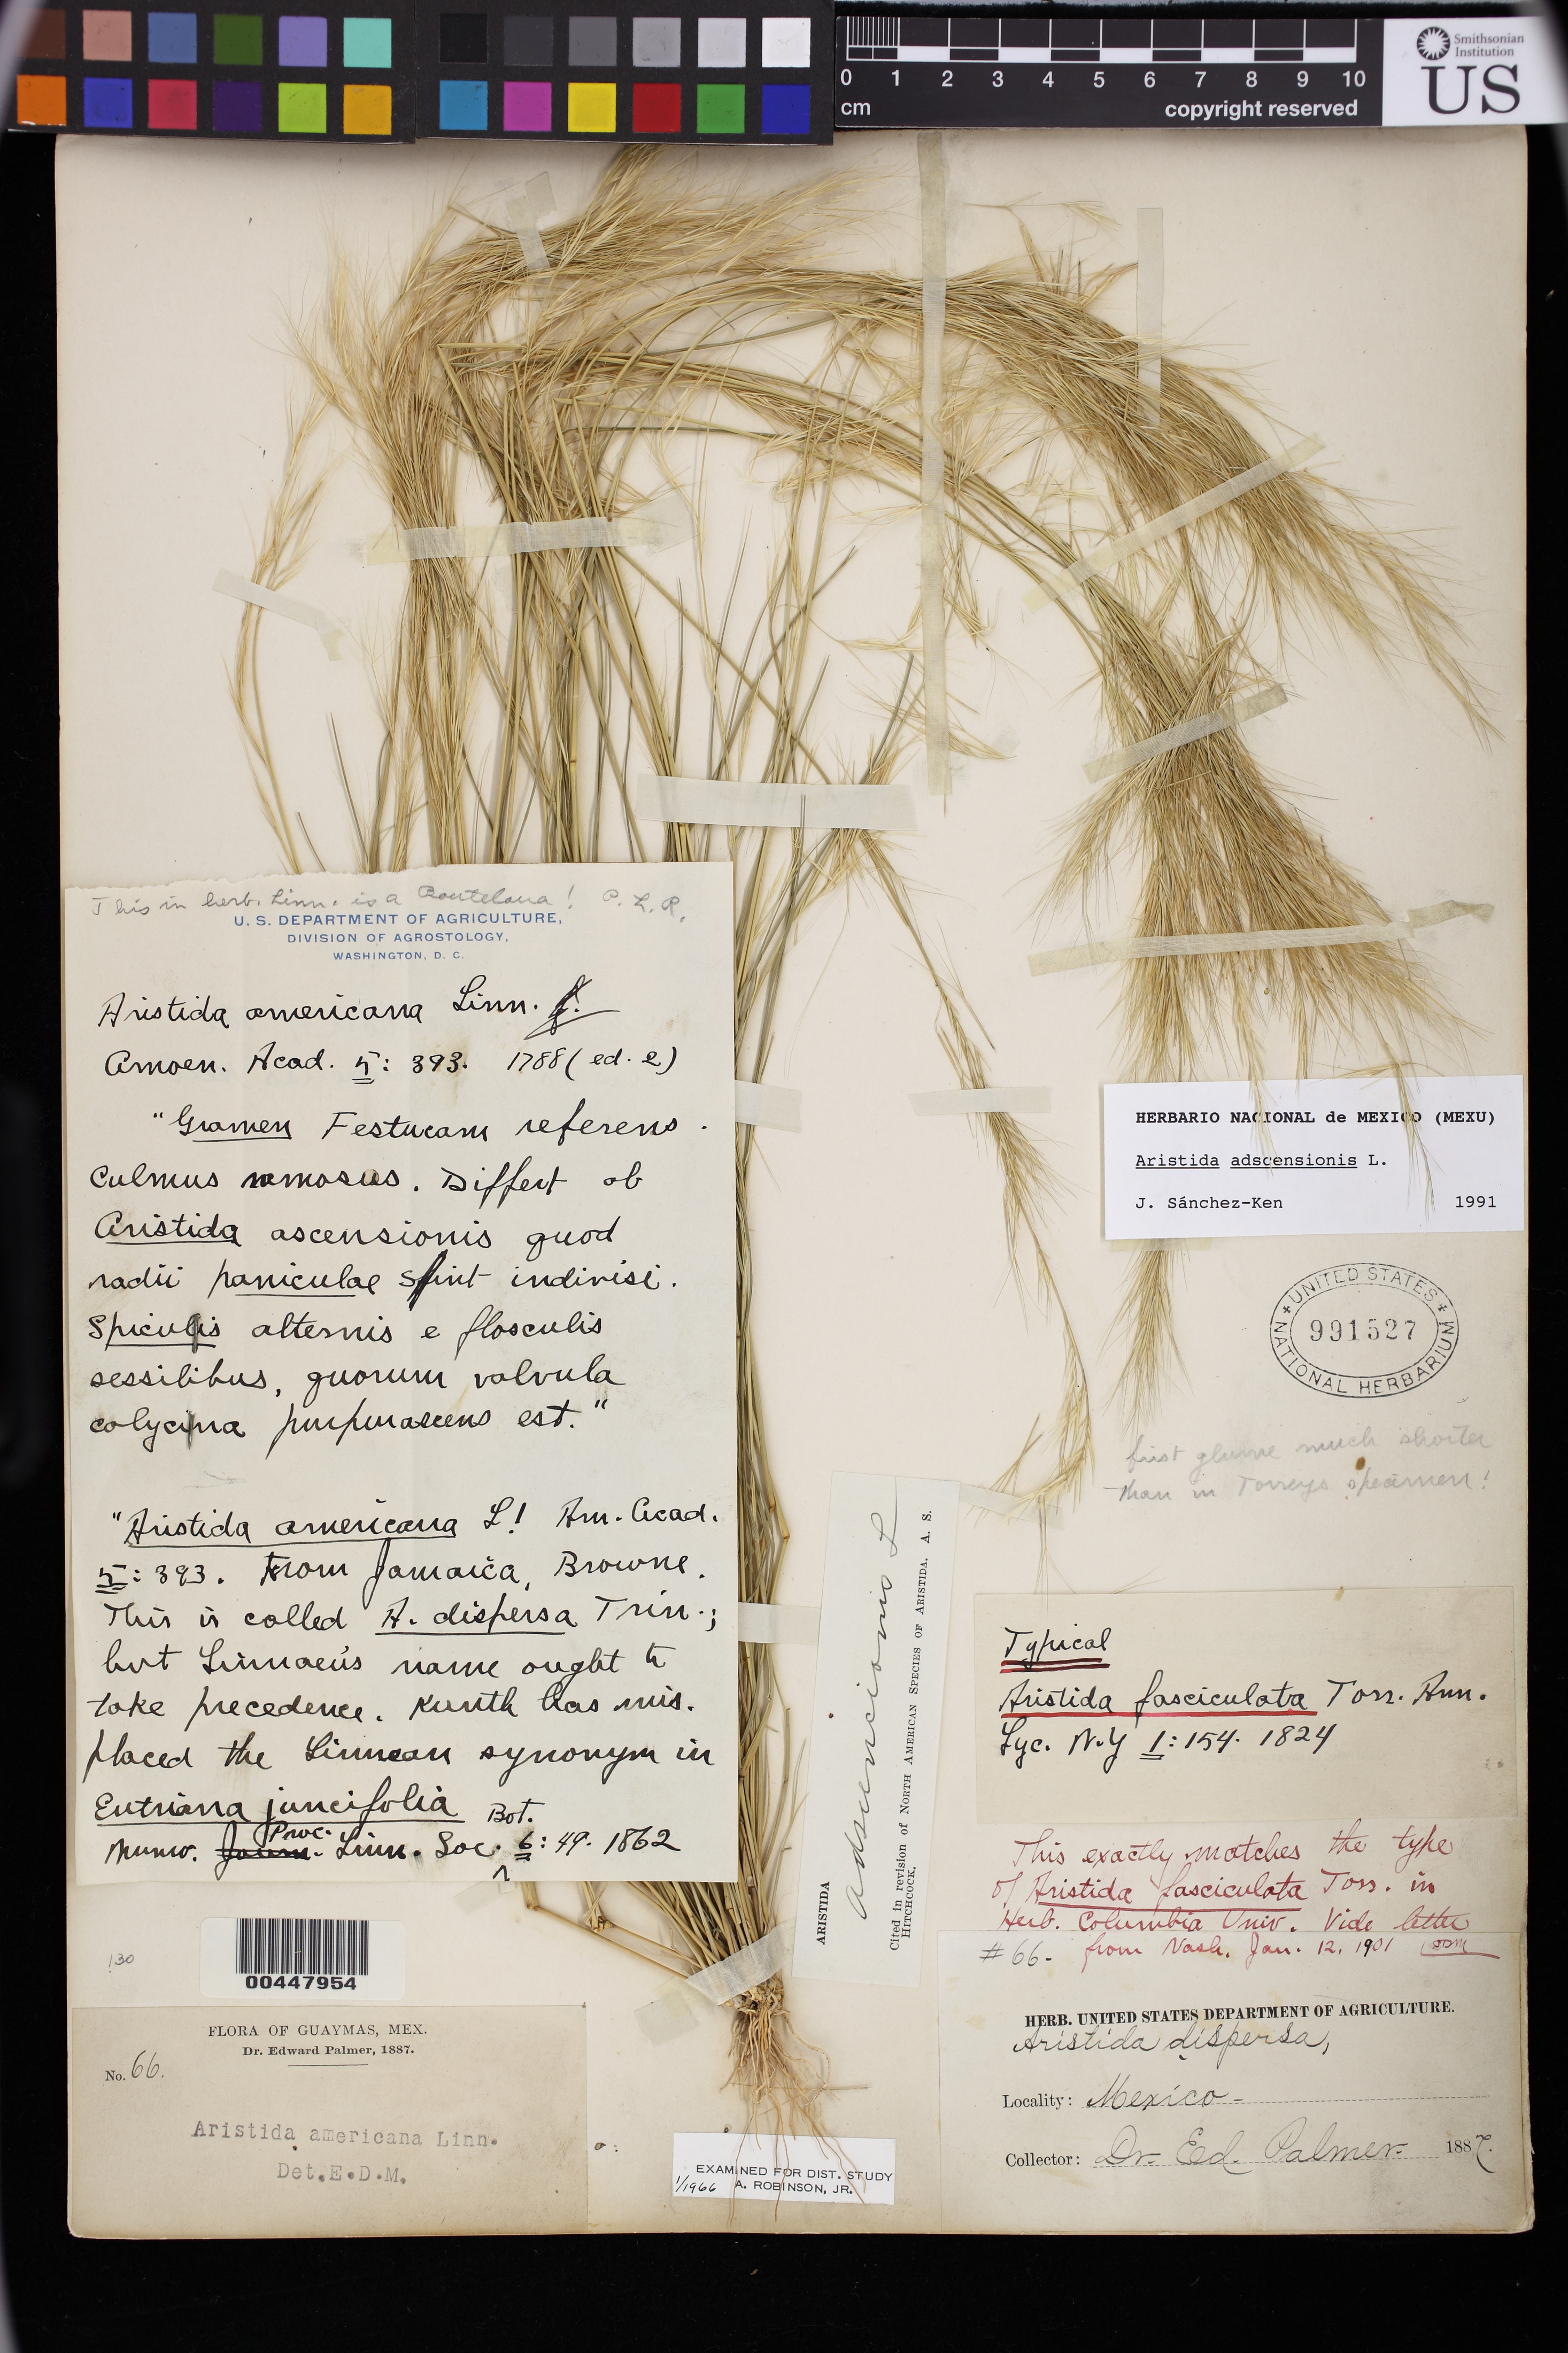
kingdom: Plantae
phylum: Tracheophyta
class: Liliopsida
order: Poales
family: Poaceae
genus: Aristida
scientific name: Aristida adscensionis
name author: L.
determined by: Sánchez-Ken, J. G.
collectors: E. Palmer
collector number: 66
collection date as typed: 1887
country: Mexico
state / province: Sonora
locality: Guaymas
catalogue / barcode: US 991527